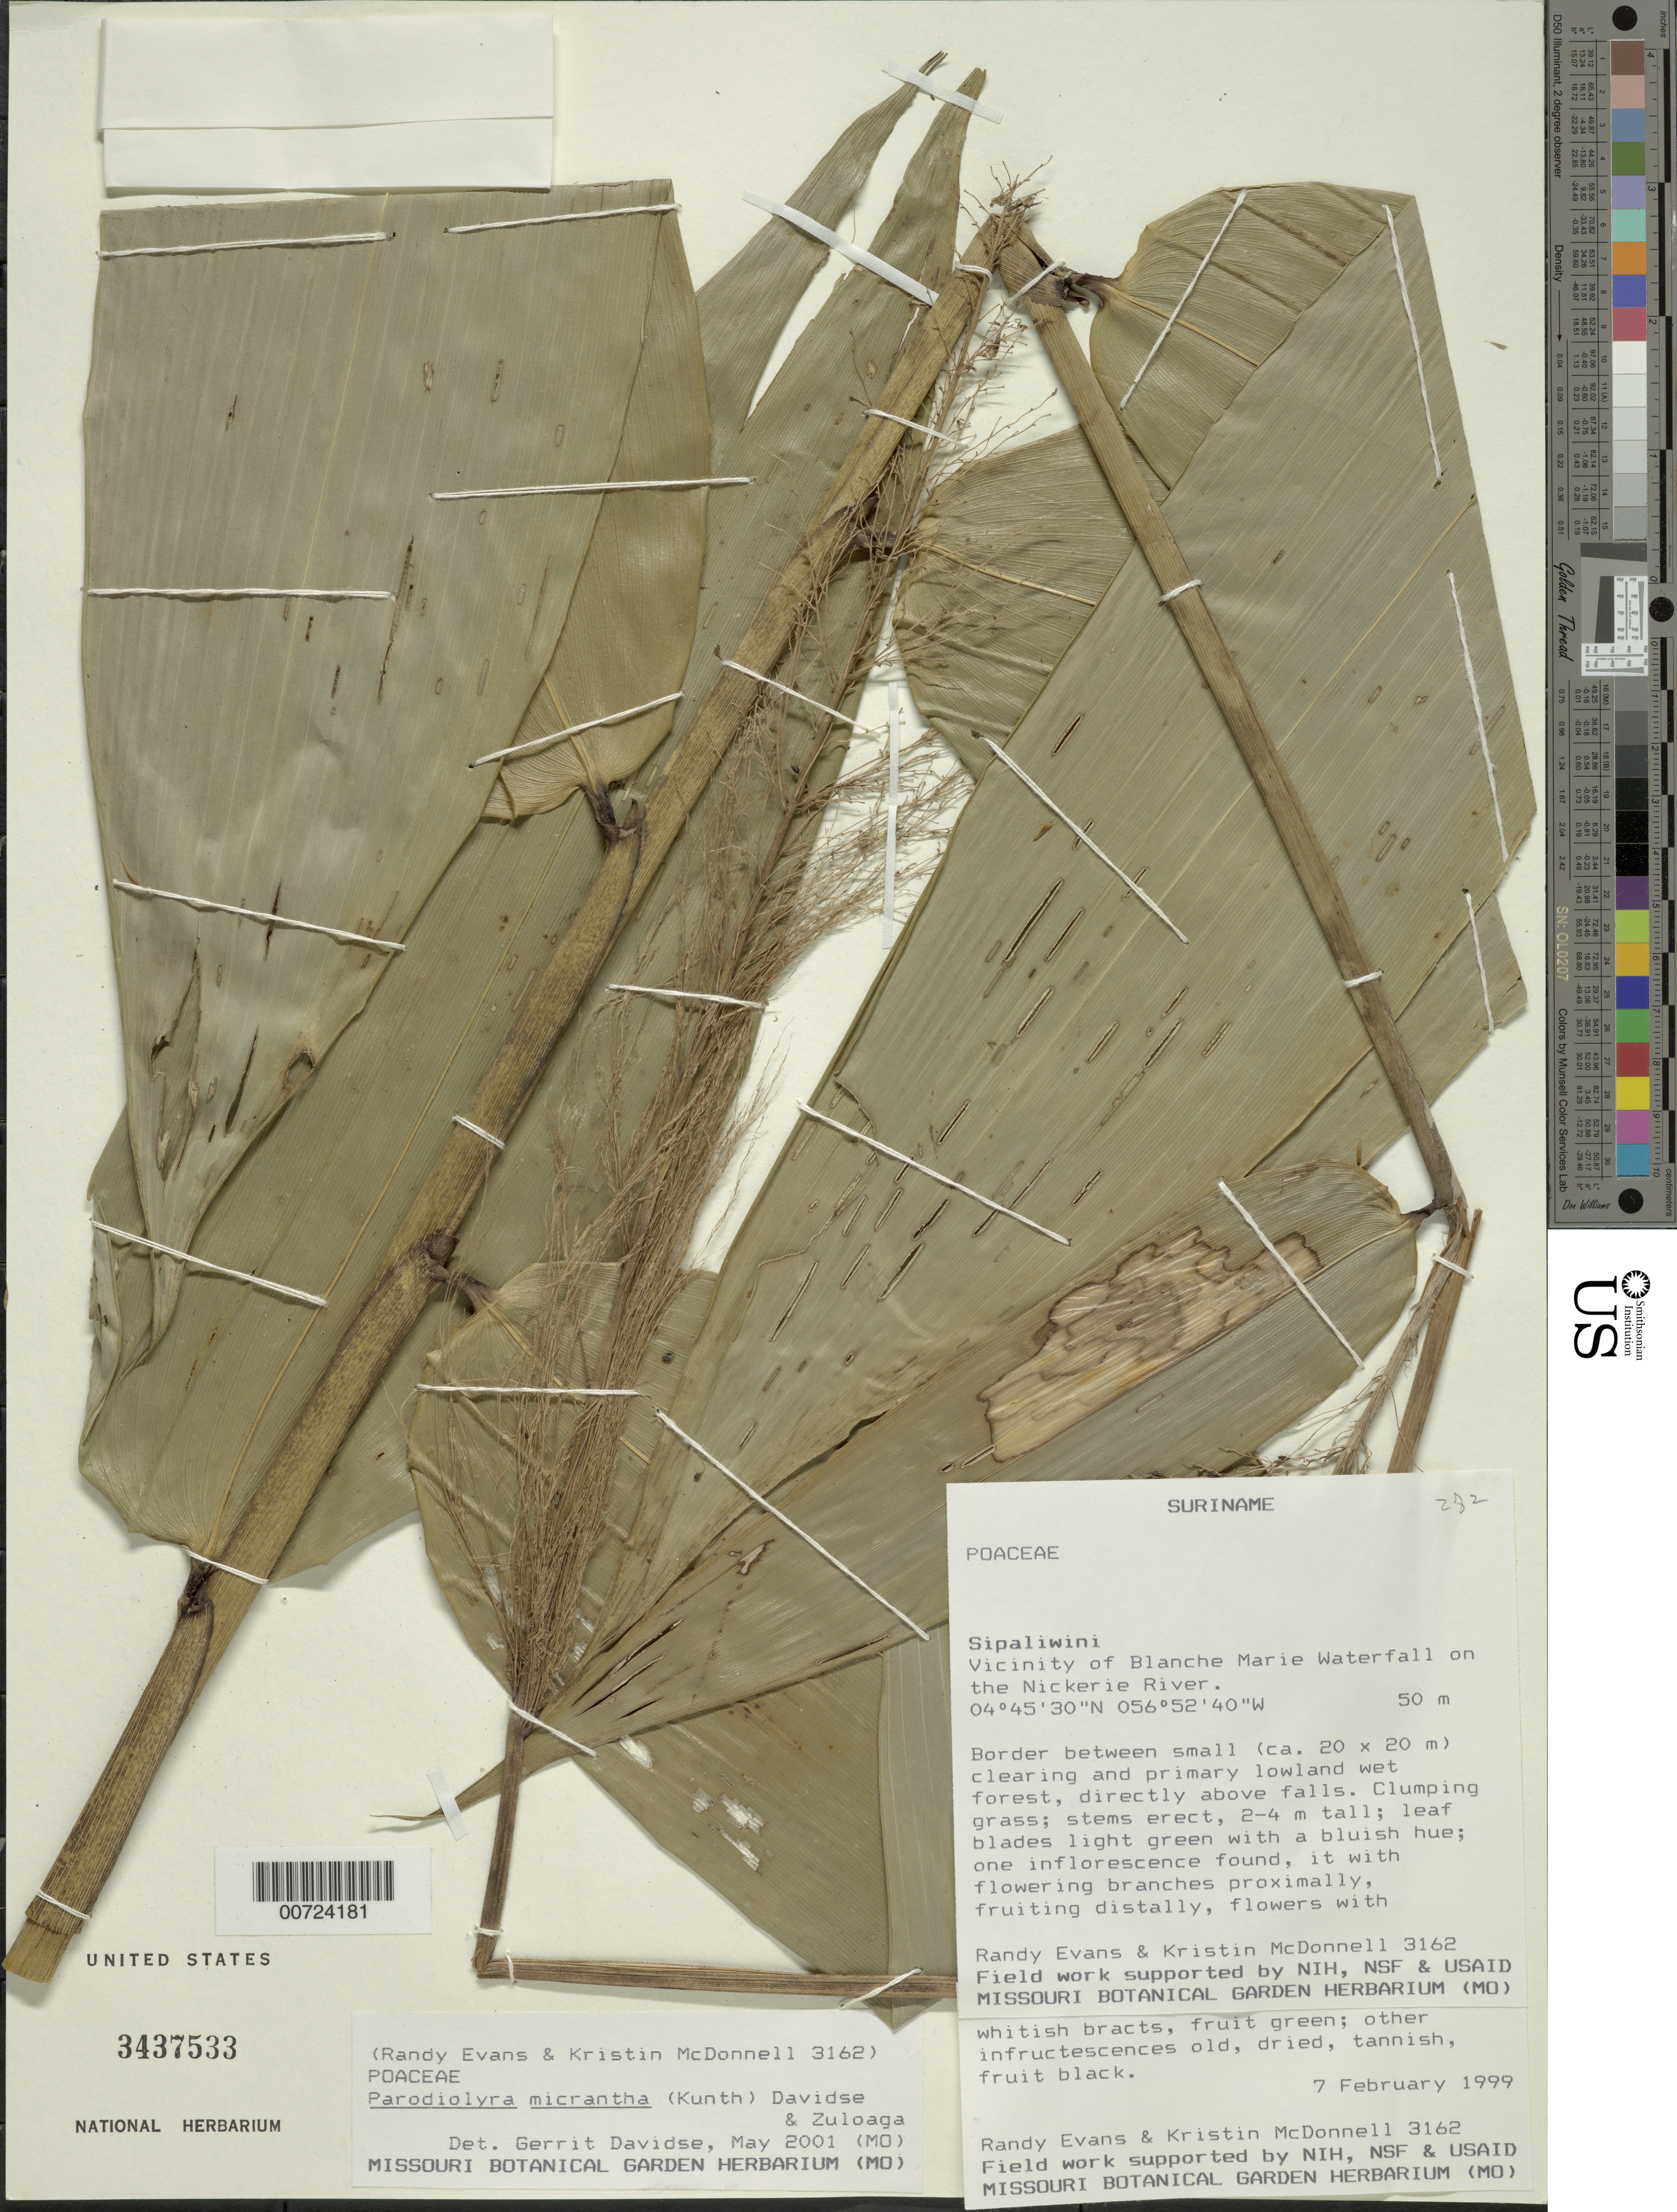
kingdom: Plantae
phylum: Tracheophyta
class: Liliopsida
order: Poales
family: Poaceae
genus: Parodiolyra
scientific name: Parodiolyra micrantha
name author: (Kunth) Davidse & Zuloaga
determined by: Davidse, Gerrit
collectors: R. Evans & K. McDonnell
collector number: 3162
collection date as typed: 7-Feb-99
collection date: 1999-02-07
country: Suriname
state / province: Sipaliwini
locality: Blanche Marie Waterfall, vic., on Nickerie R.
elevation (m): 50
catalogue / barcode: US 3437533